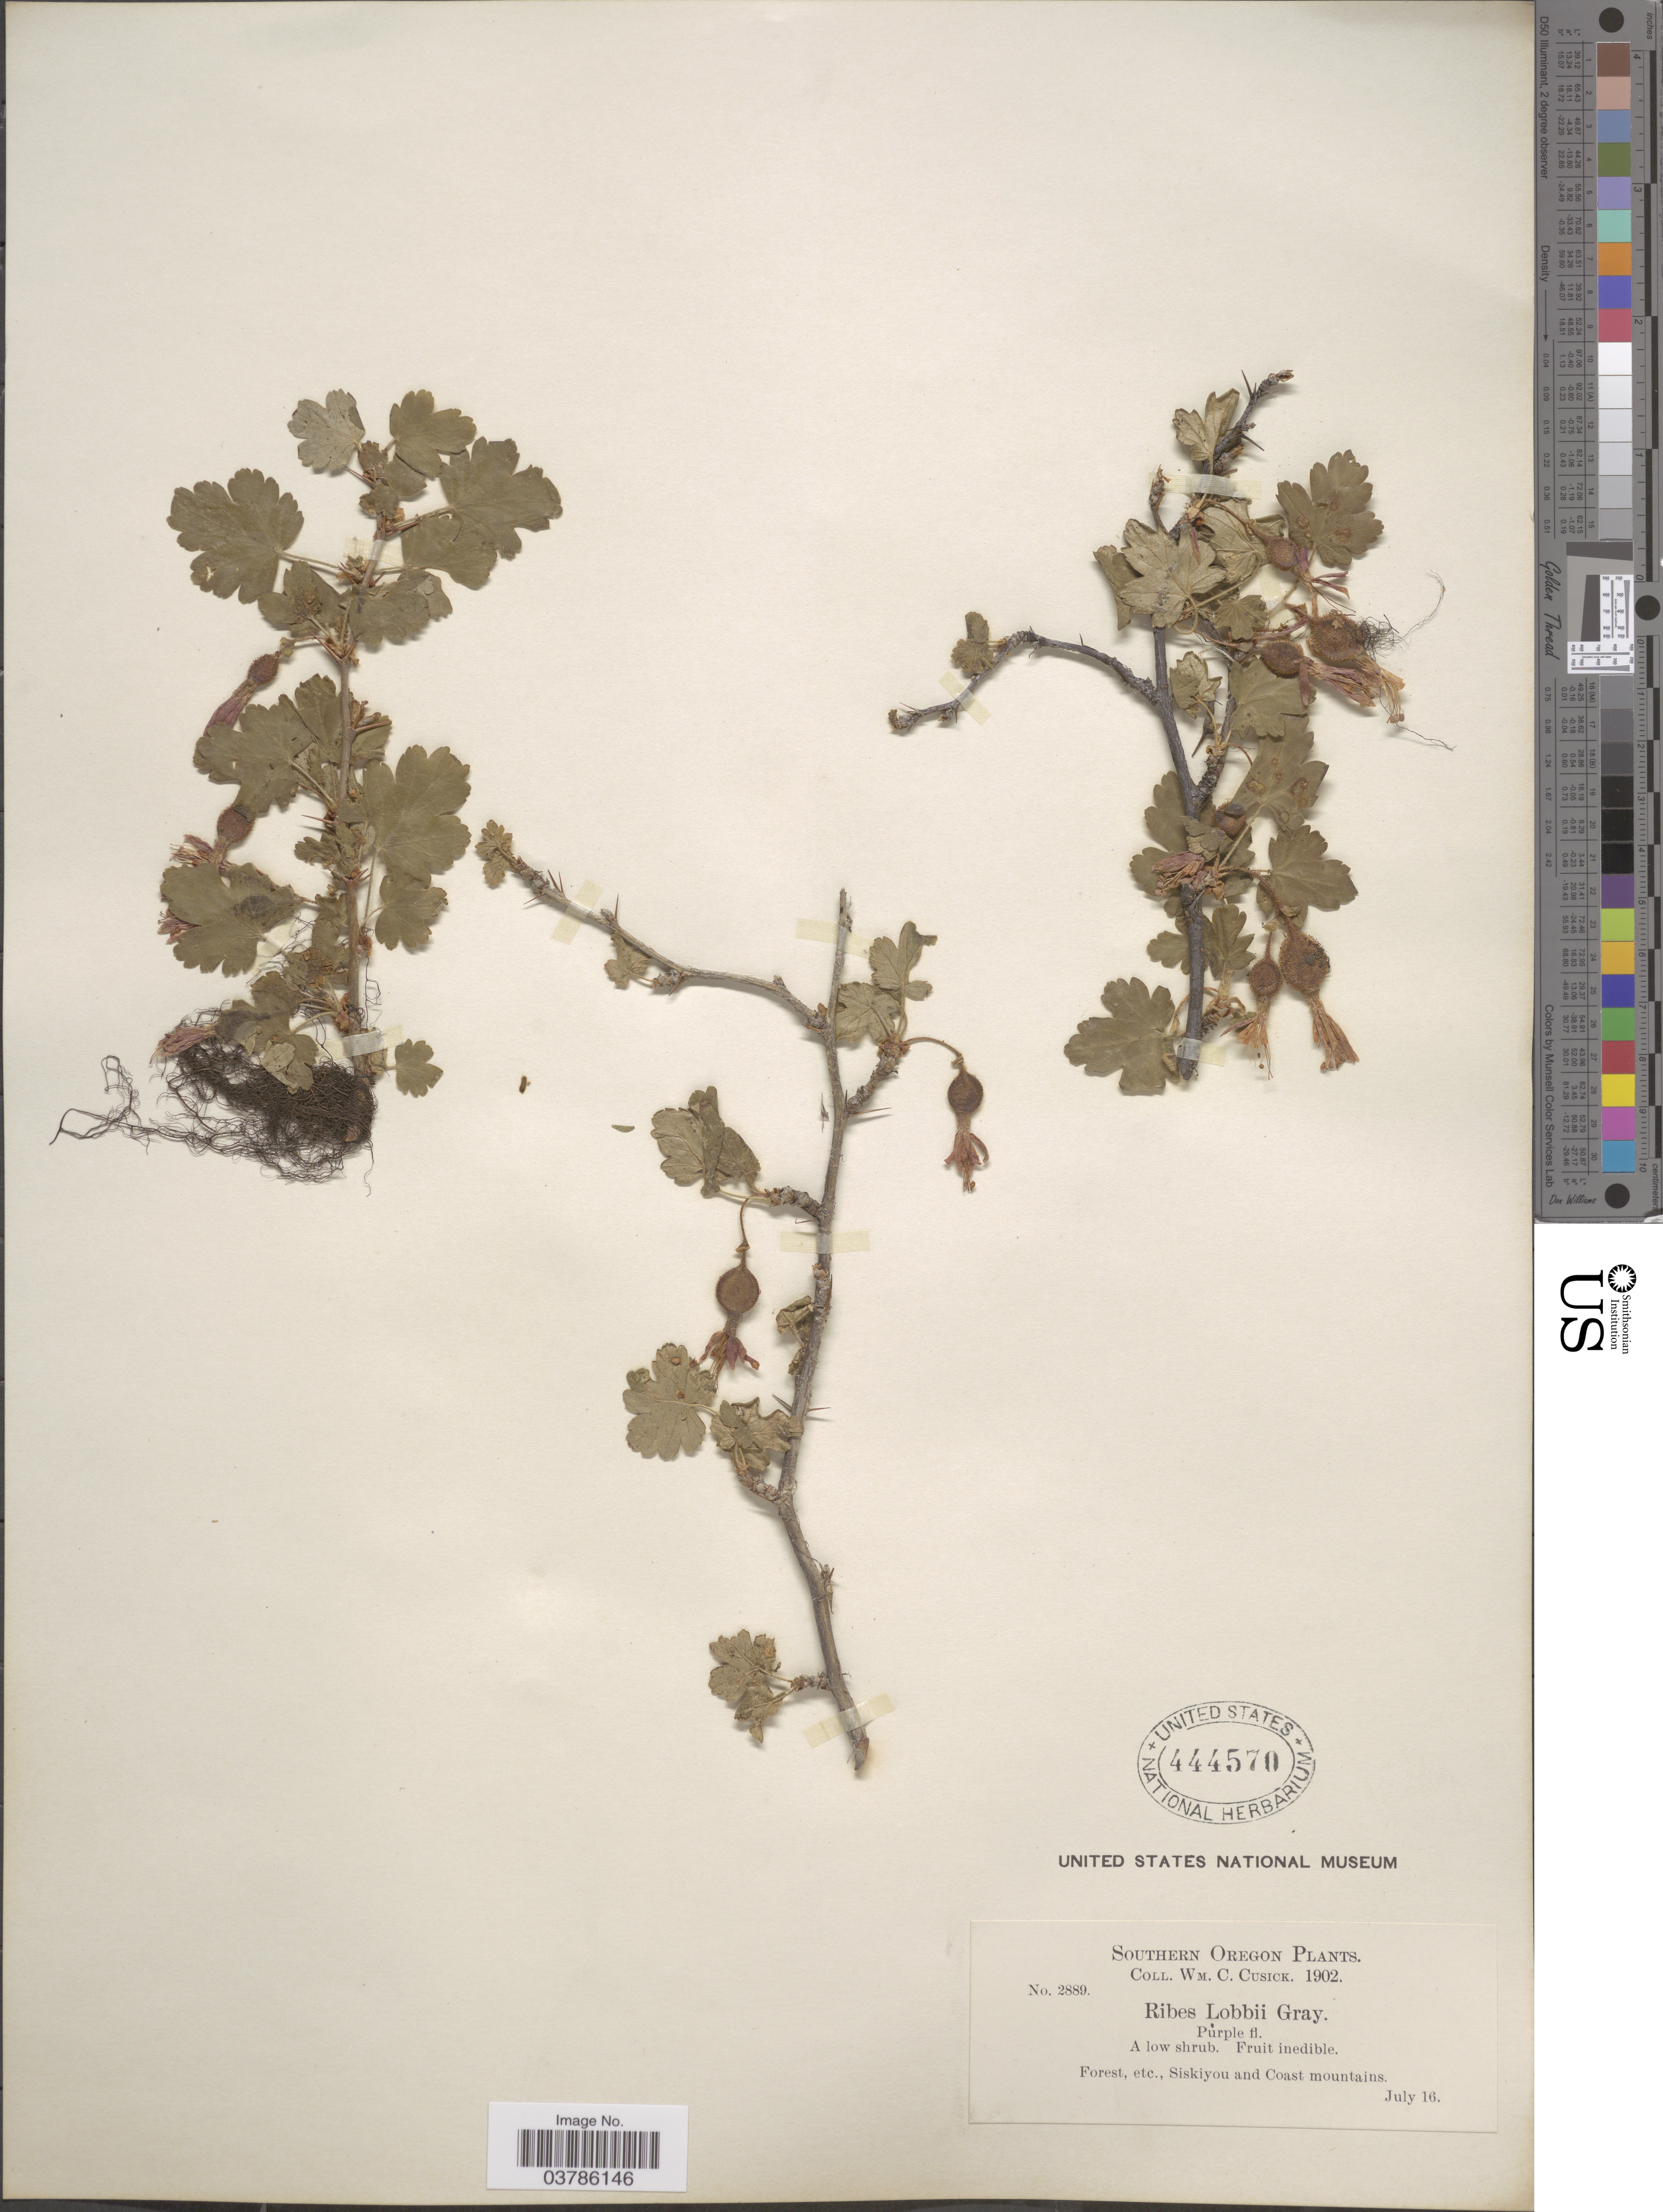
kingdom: Plantae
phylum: Tracheophyta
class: Magnoliopsida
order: Saxifragales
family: Grossulariaceae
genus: Ribes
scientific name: Ribes lobbii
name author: A. Gray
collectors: W. C. Cusick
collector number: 2889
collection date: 1902-07-16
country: United States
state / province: Oregon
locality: Southern Oregon. Forest, etc., Siskiyou and Coast mountains.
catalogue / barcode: US 444570